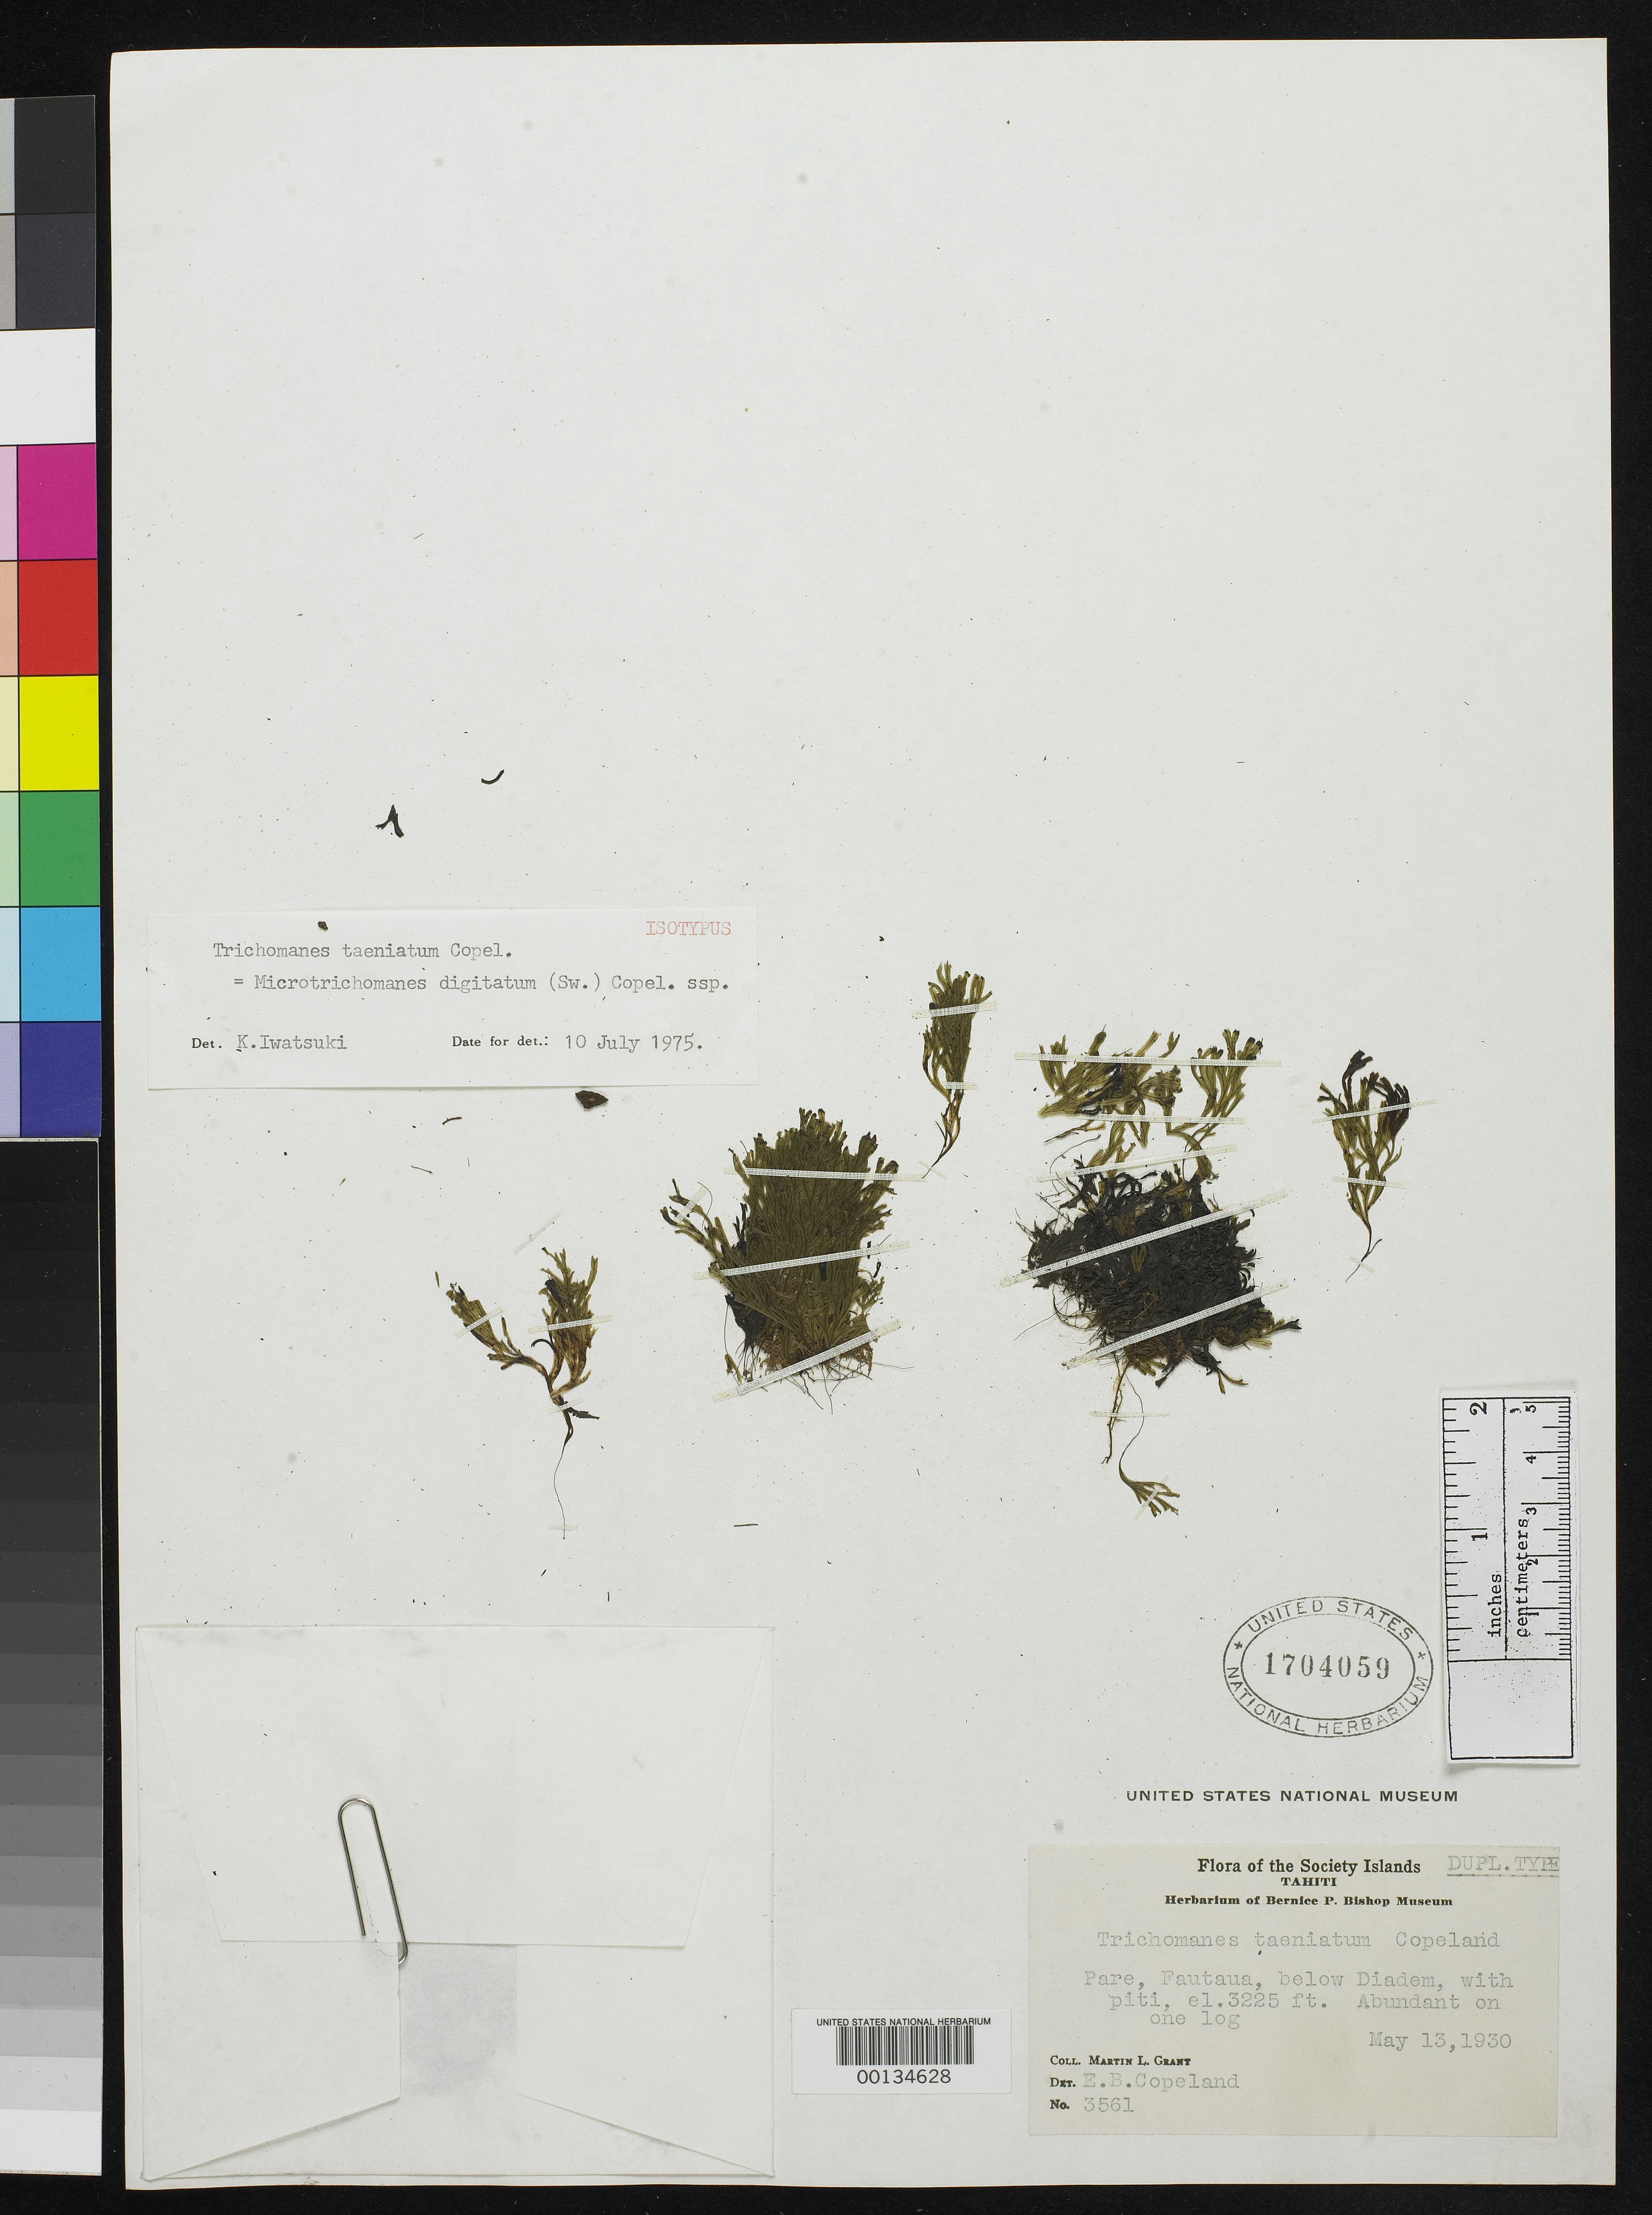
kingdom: Plantae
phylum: Tracheophyta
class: Polypodiopsida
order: Hymenophyllales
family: Hymenophyllaceae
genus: Trichomanes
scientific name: Trichomanes taeniatum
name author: Copel.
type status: Type Collection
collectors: M. L. Grant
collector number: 3561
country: French Polynesia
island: Tahiti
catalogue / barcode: US 1704059